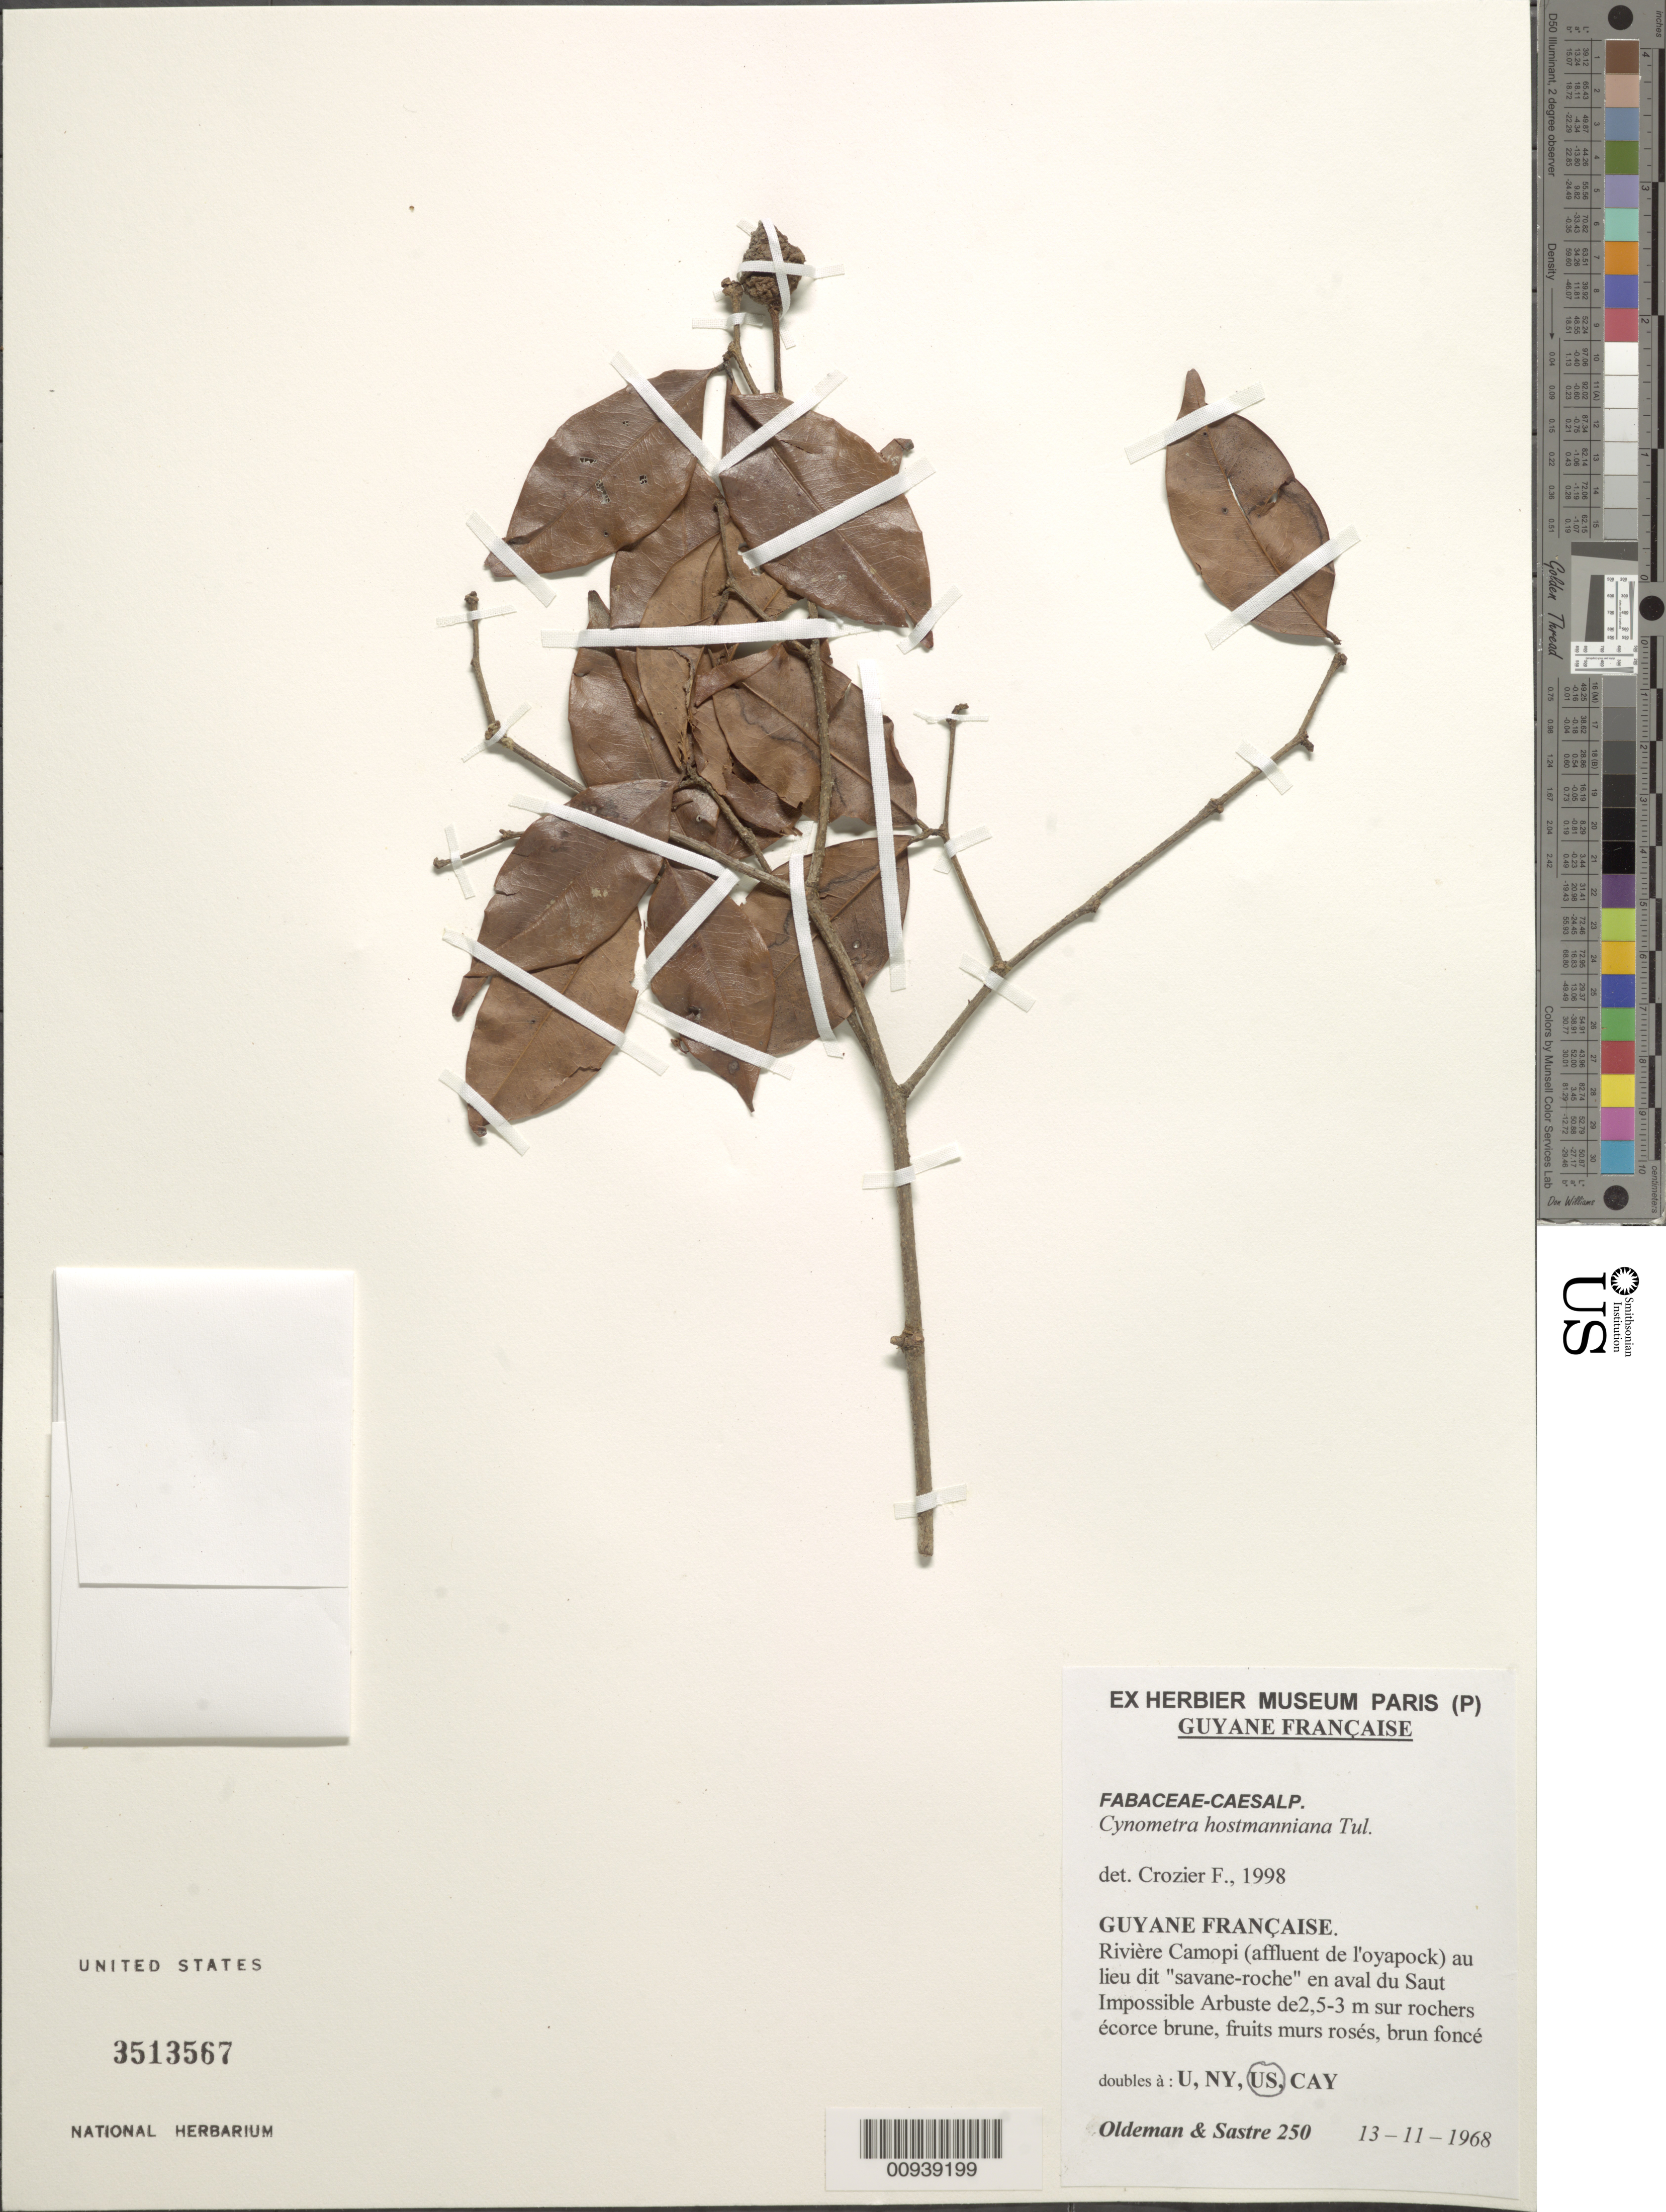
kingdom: Plantae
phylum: Tracheophyta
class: Magnoliopsida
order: Fabales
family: Fabaceae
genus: Cynometra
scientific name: Cynometra hostmanniana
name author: Tul.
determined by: Crozier, F.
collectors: R. Oldeman & C. H. L. Sastre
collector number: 250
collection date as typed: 13-Feb-68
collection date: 1968-02-13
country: French Guiana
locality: Rivière Camopi, (affluent de l'Oyapock), au lieu dit "savane-roche" en aval du Saut Impossible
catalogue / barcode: US 3513567